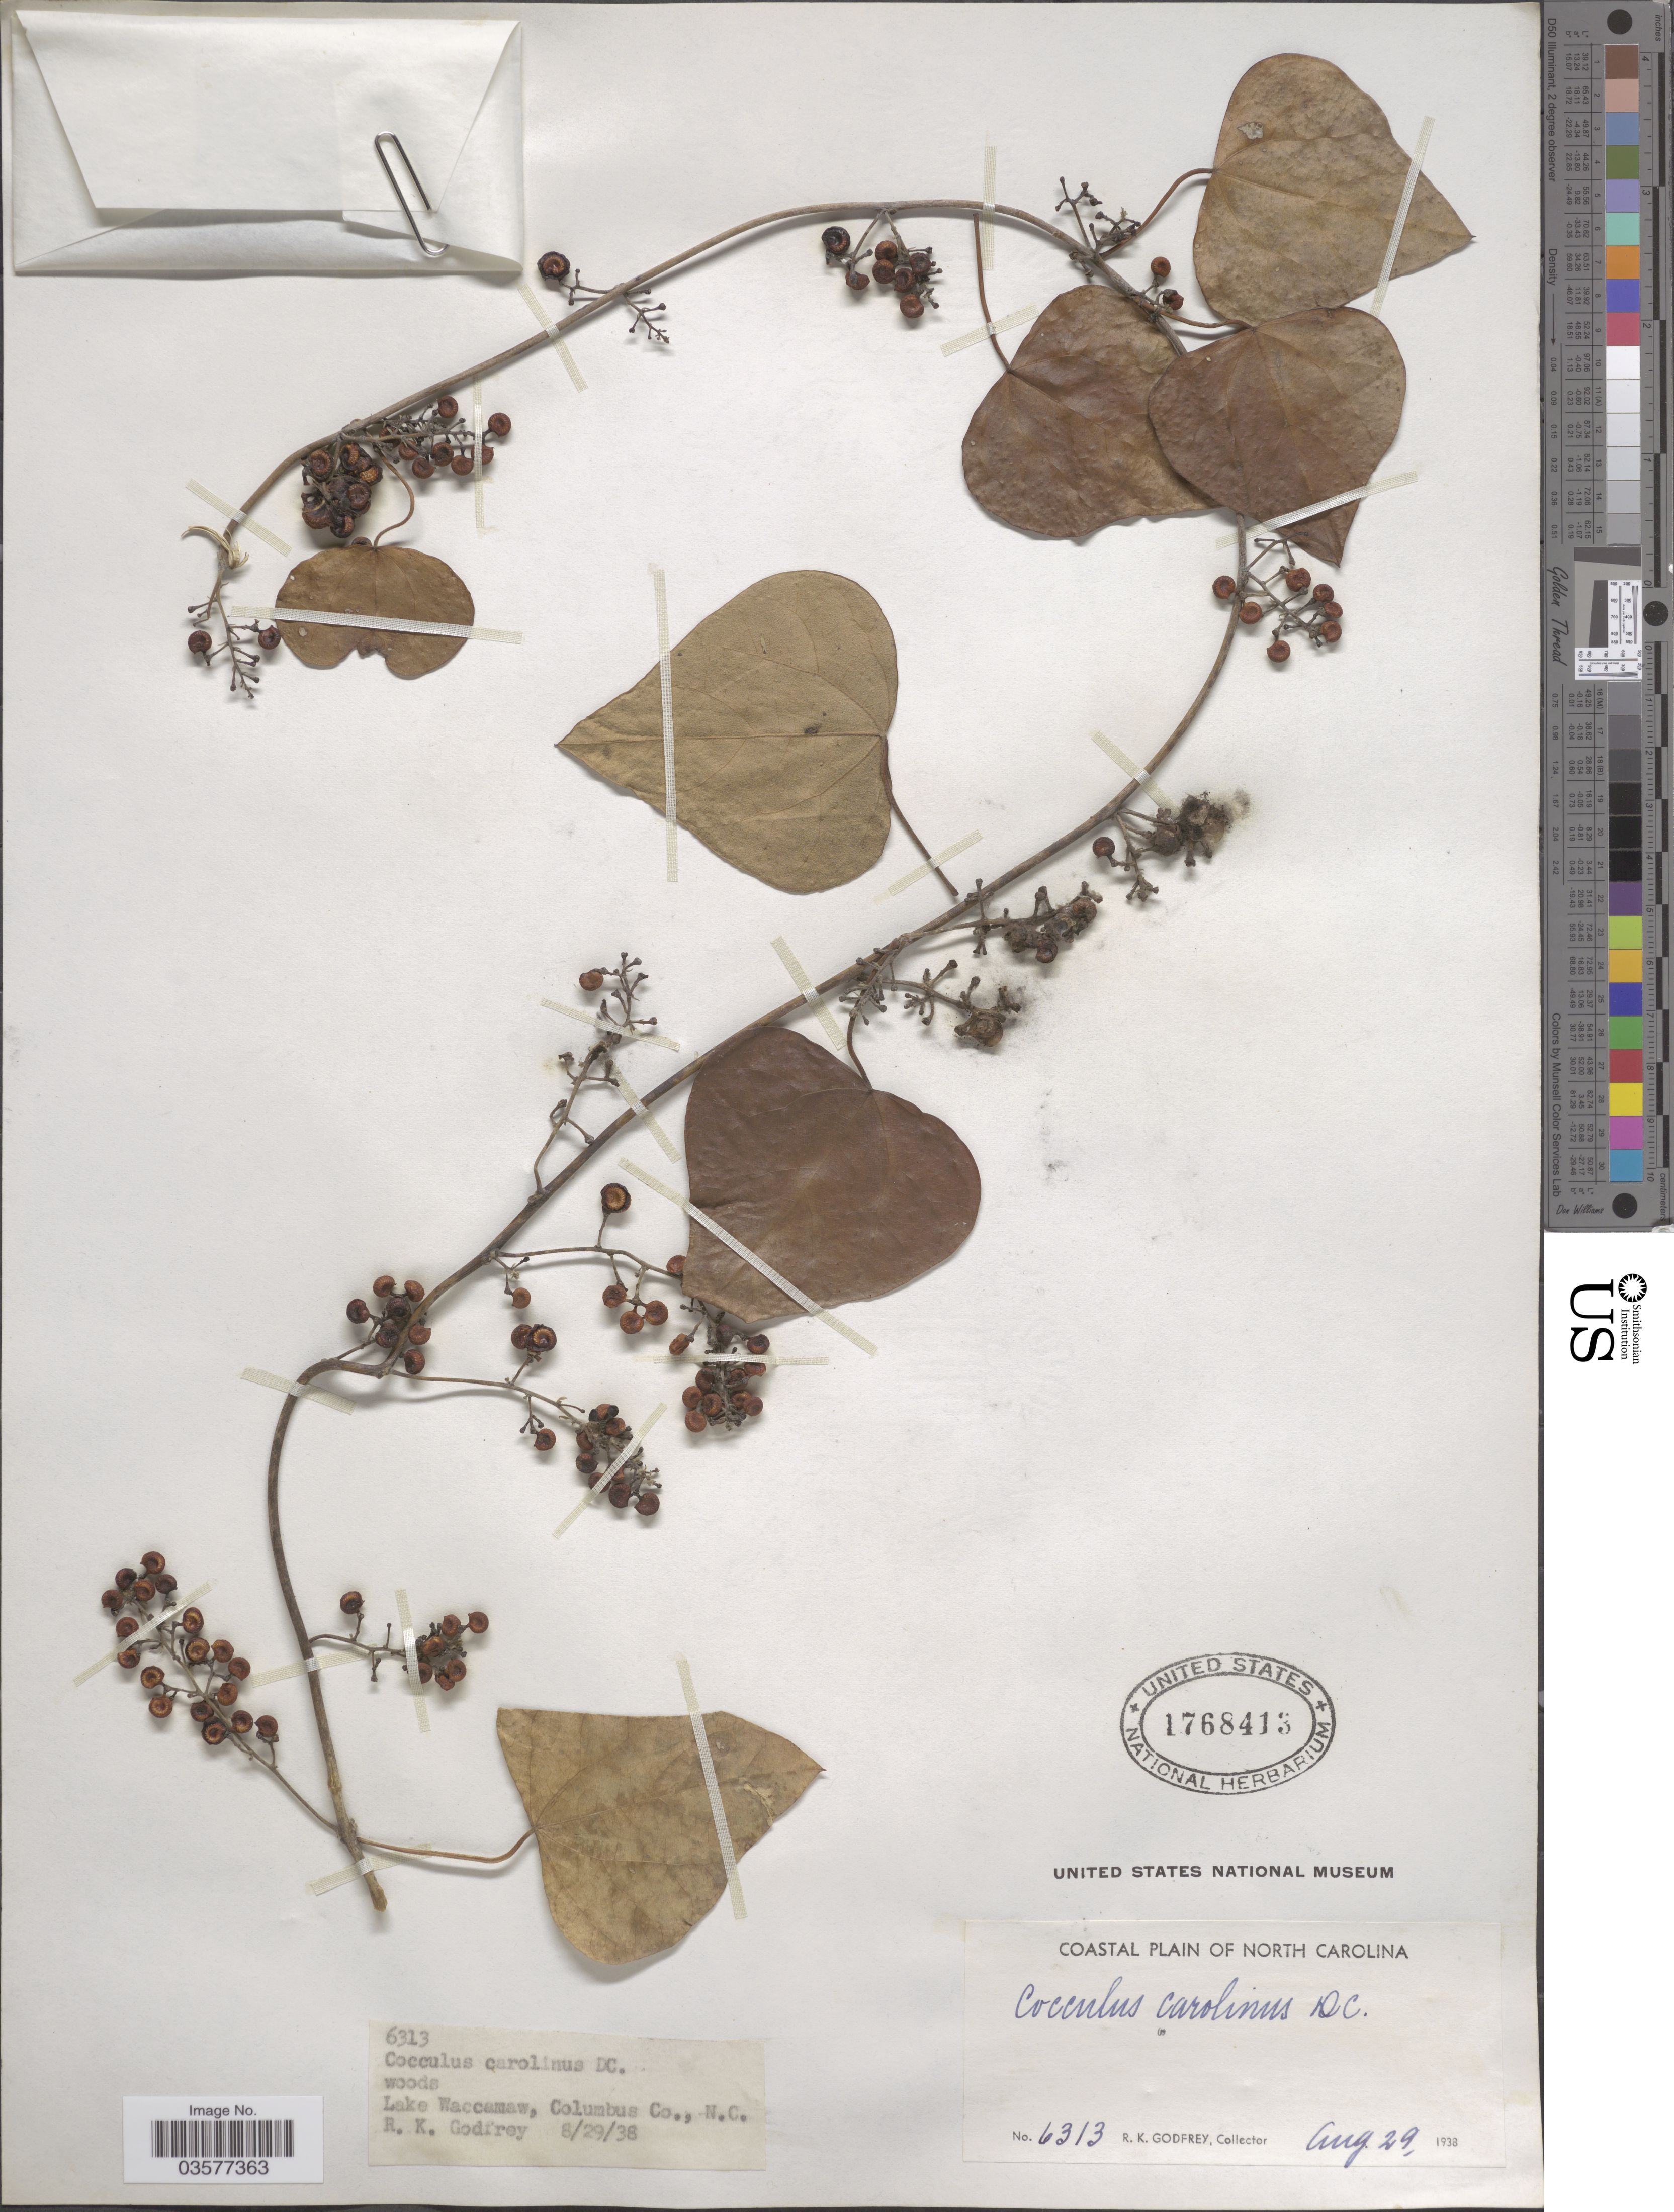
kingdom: Plantae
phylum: Tracheophyta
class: Magnoliopsida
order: Ranunculales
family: Menispermaceae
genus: Cocculus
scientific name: Cocculus carolinus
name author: (L.) DC.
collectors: R. K. Godfrey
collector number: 6313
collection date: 1938-08-29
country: United States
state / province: North Carolina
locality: Lake Waccamaw, Columbus Co.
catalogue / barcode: US 1768413